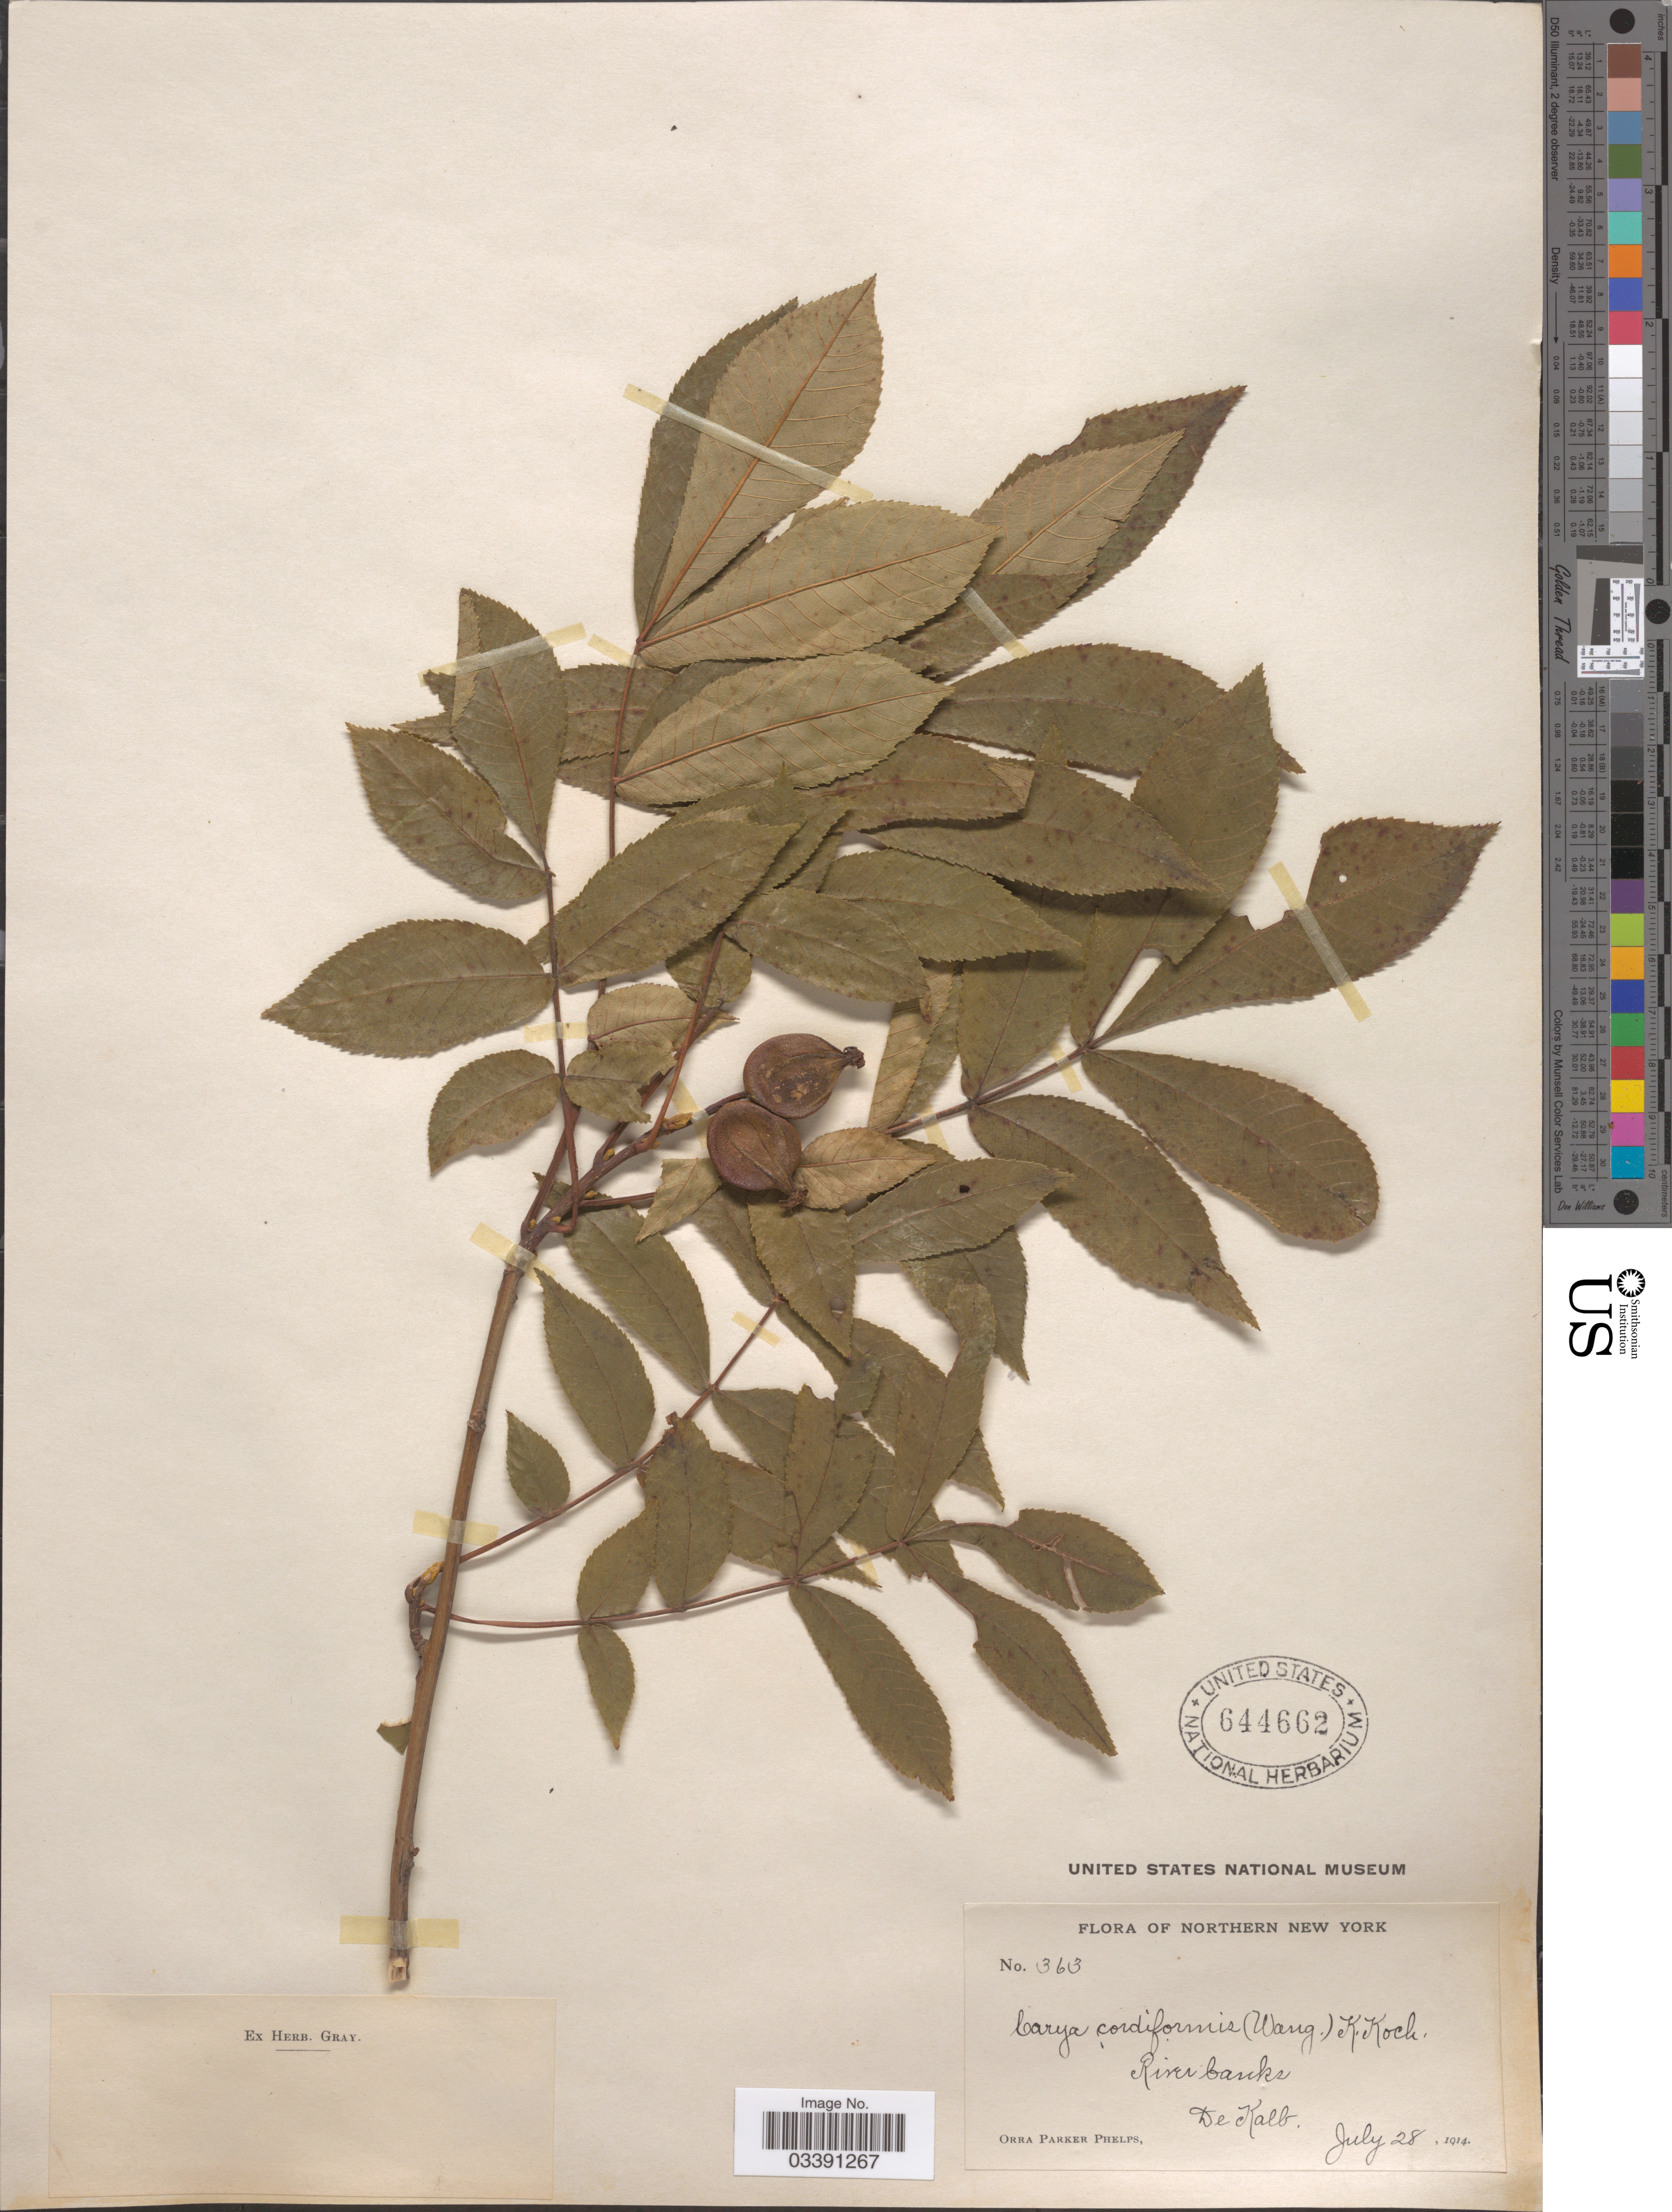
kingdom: Plantae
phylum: Tracheophyta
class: Magnoliopsida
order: Fagales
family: Juglandaceae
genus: Carya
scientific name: Carya cordiformis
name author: (Wangenh.) K. Koch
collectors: O. P. Phelps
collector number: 363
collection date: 1914-07-28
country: United States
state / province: New York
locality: Northern New York. River banks. De Kalb.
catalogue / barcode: US 644662